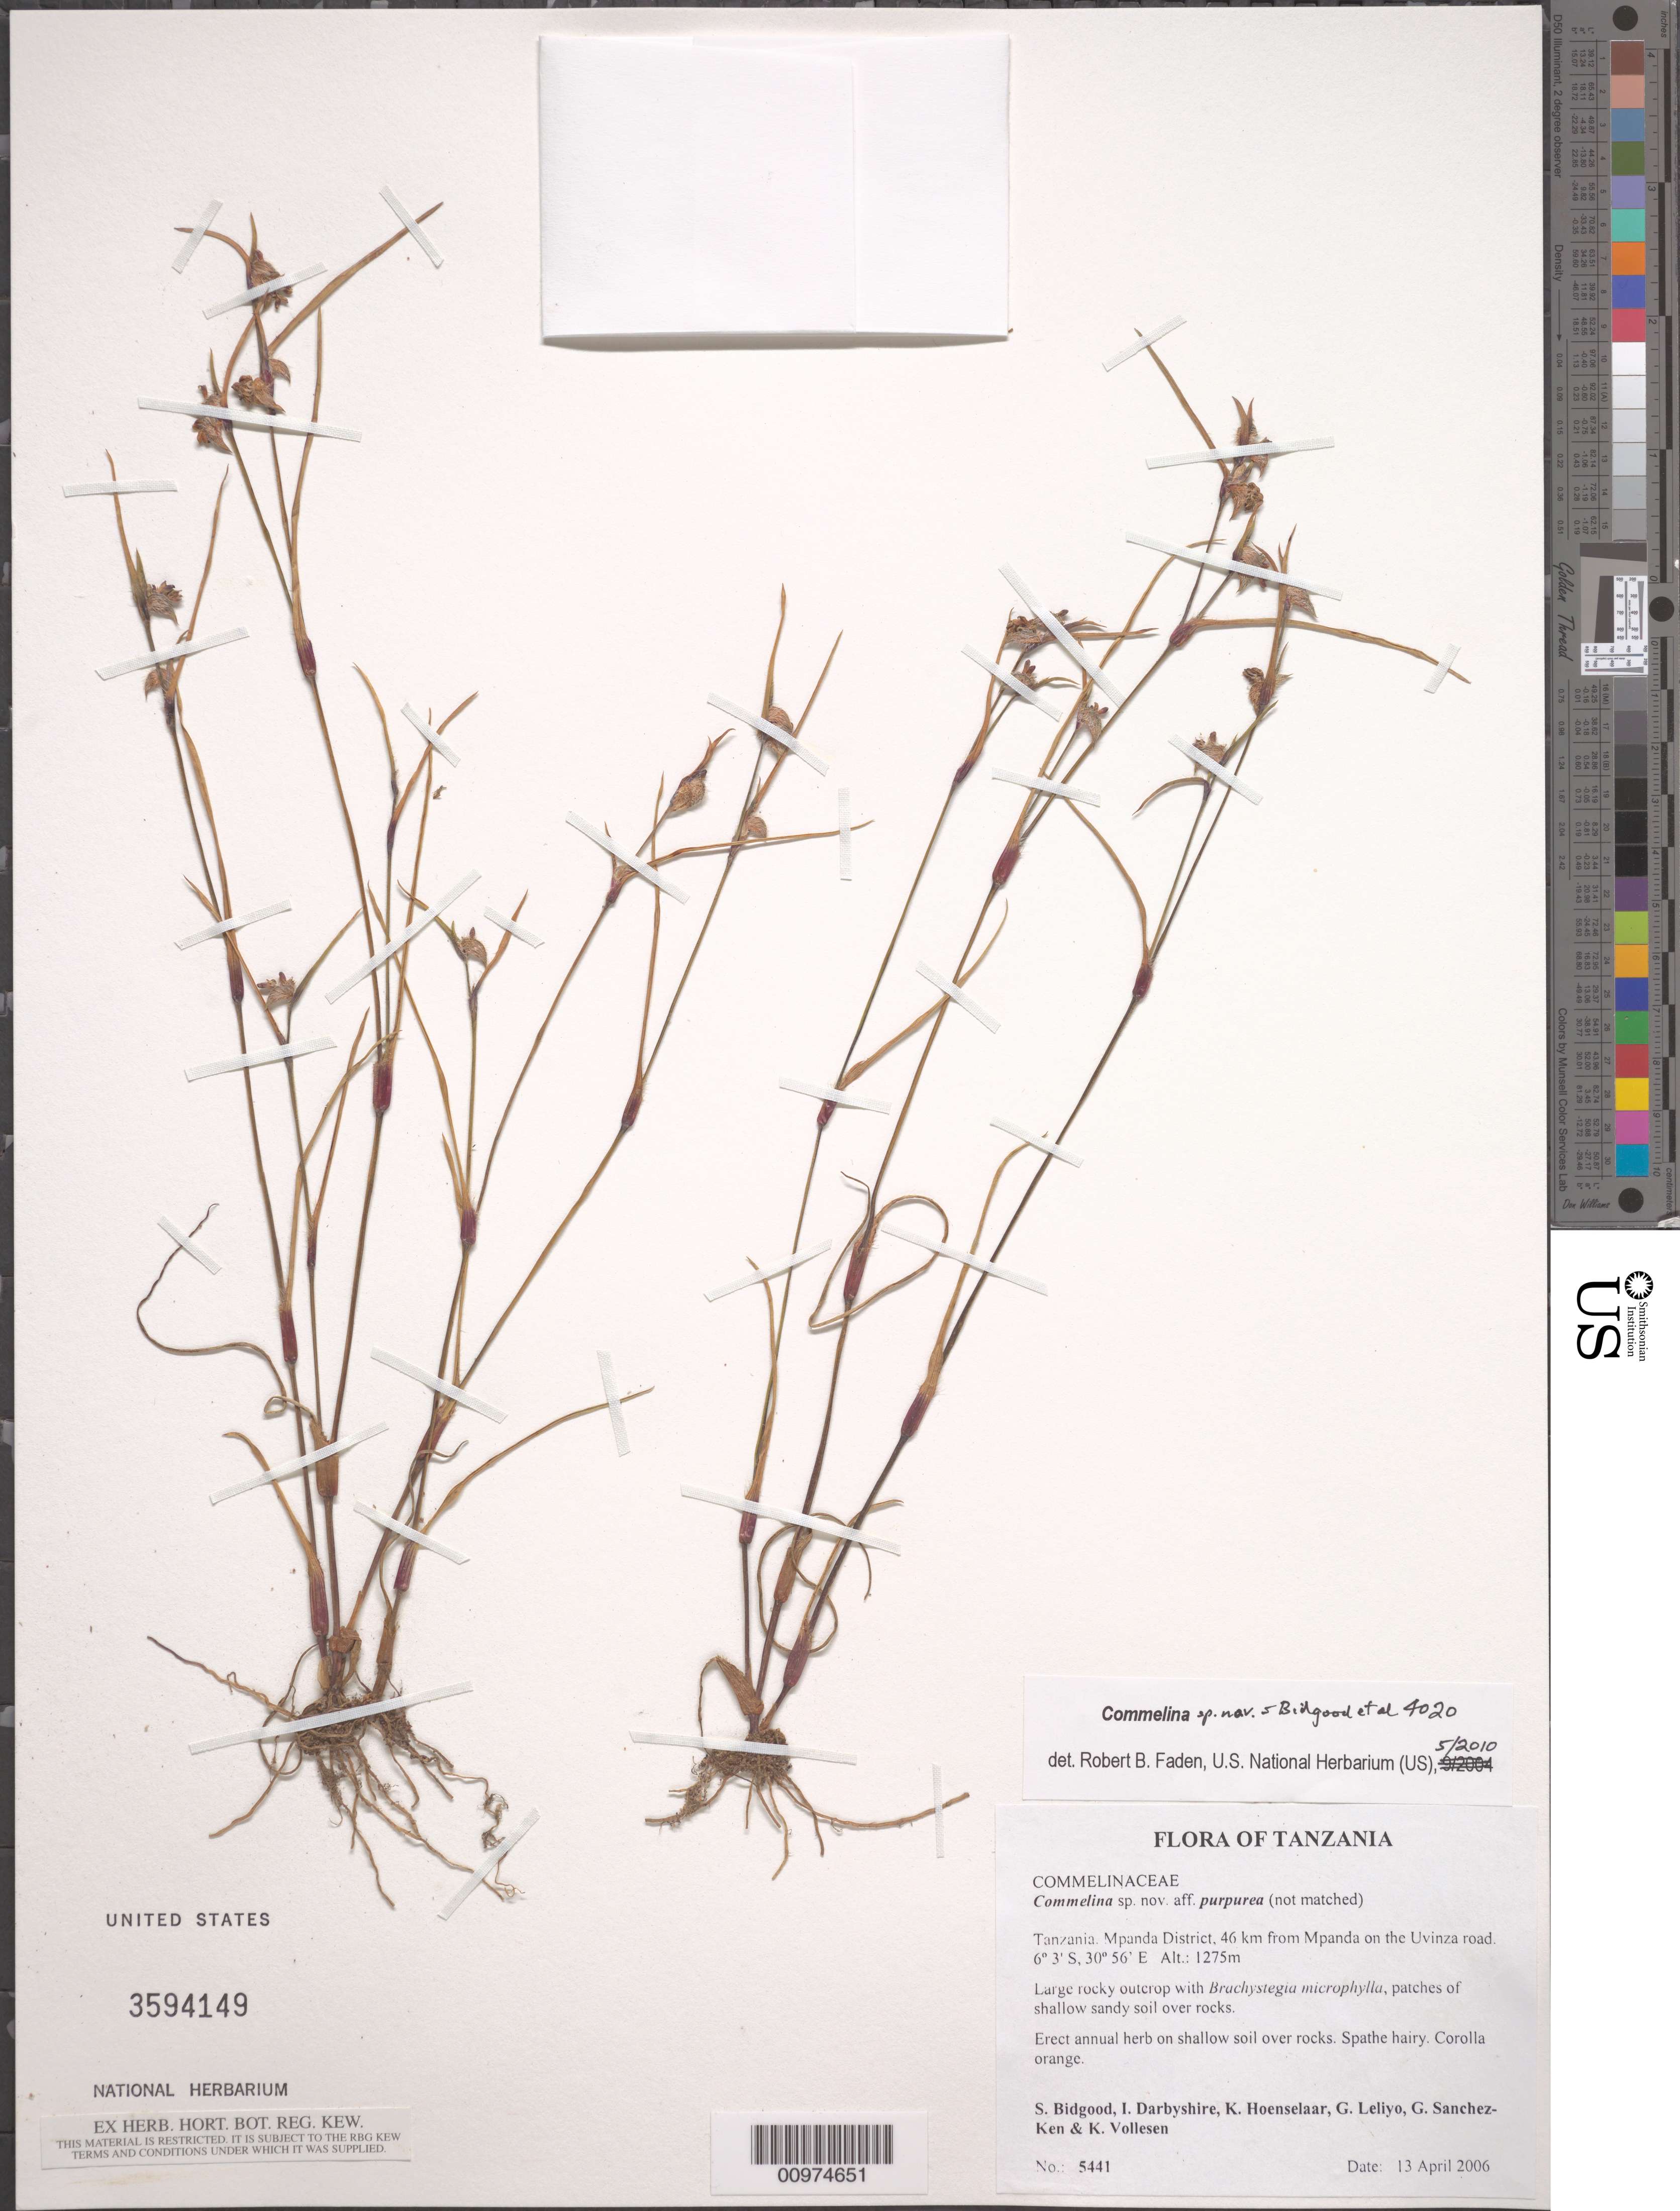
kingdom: Plantae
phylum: Tracheophyta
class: Liliopsida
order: Commelinales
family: Commelinaceae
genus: Commelina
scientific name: Commelina sp. nov. aff. purpurea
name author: C.B. Clarke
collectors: S. Bidgood et al.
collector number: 5441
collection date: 2006-04-13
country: Tanzania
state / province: Katavi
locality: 46 km from Mpanda on the Uvinza road.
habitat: Large rocky outcrop with Brachystegia microphylla, patches of shallow sandy soil over rocks.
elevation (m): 1275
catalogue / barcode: US 3594149